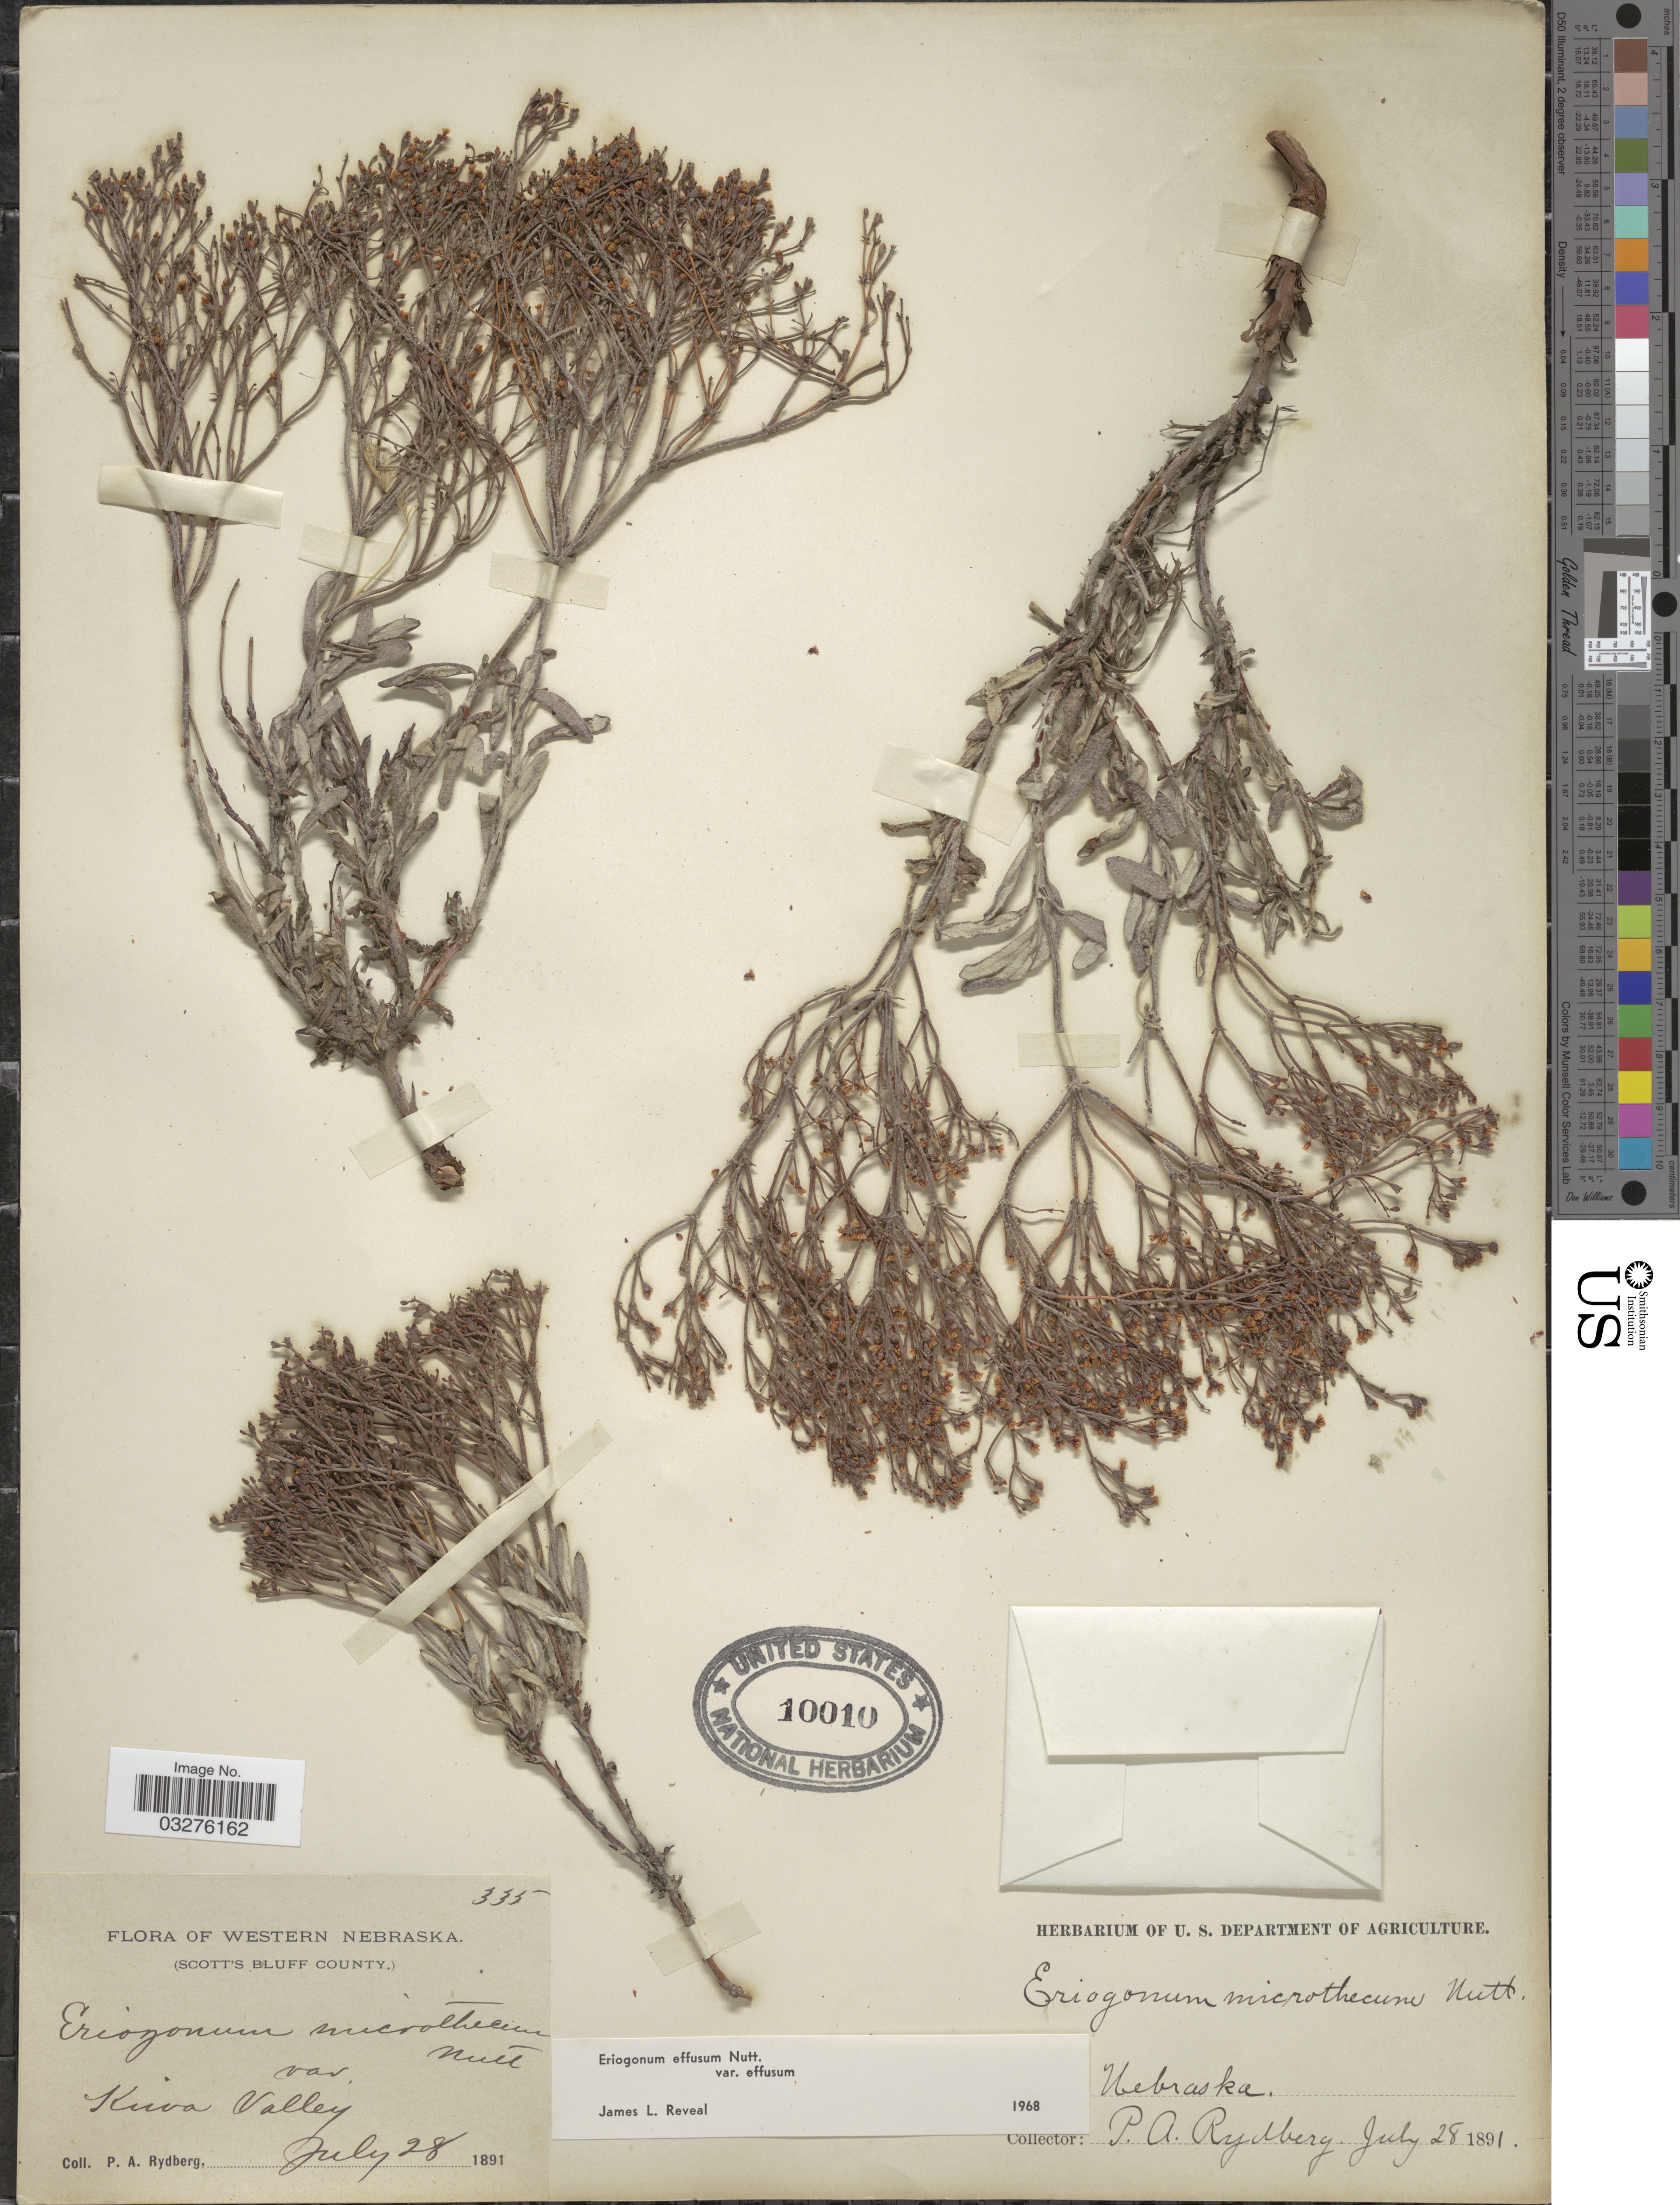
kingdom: Plantae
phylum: Tracheophyta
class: Magnoliopsida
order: Caryophyllales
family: Polygonaceae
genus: Eriogonum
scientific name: Eriogonum effusum var. effusum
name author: Nutt.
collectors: P. A. Rydberg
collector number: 335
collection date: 1891-07-28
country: United States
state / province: Nebraska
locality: Western Nebraska. (Scott's Bluff County.), Kirva [interpreted] Valley.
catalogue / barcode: US 10010